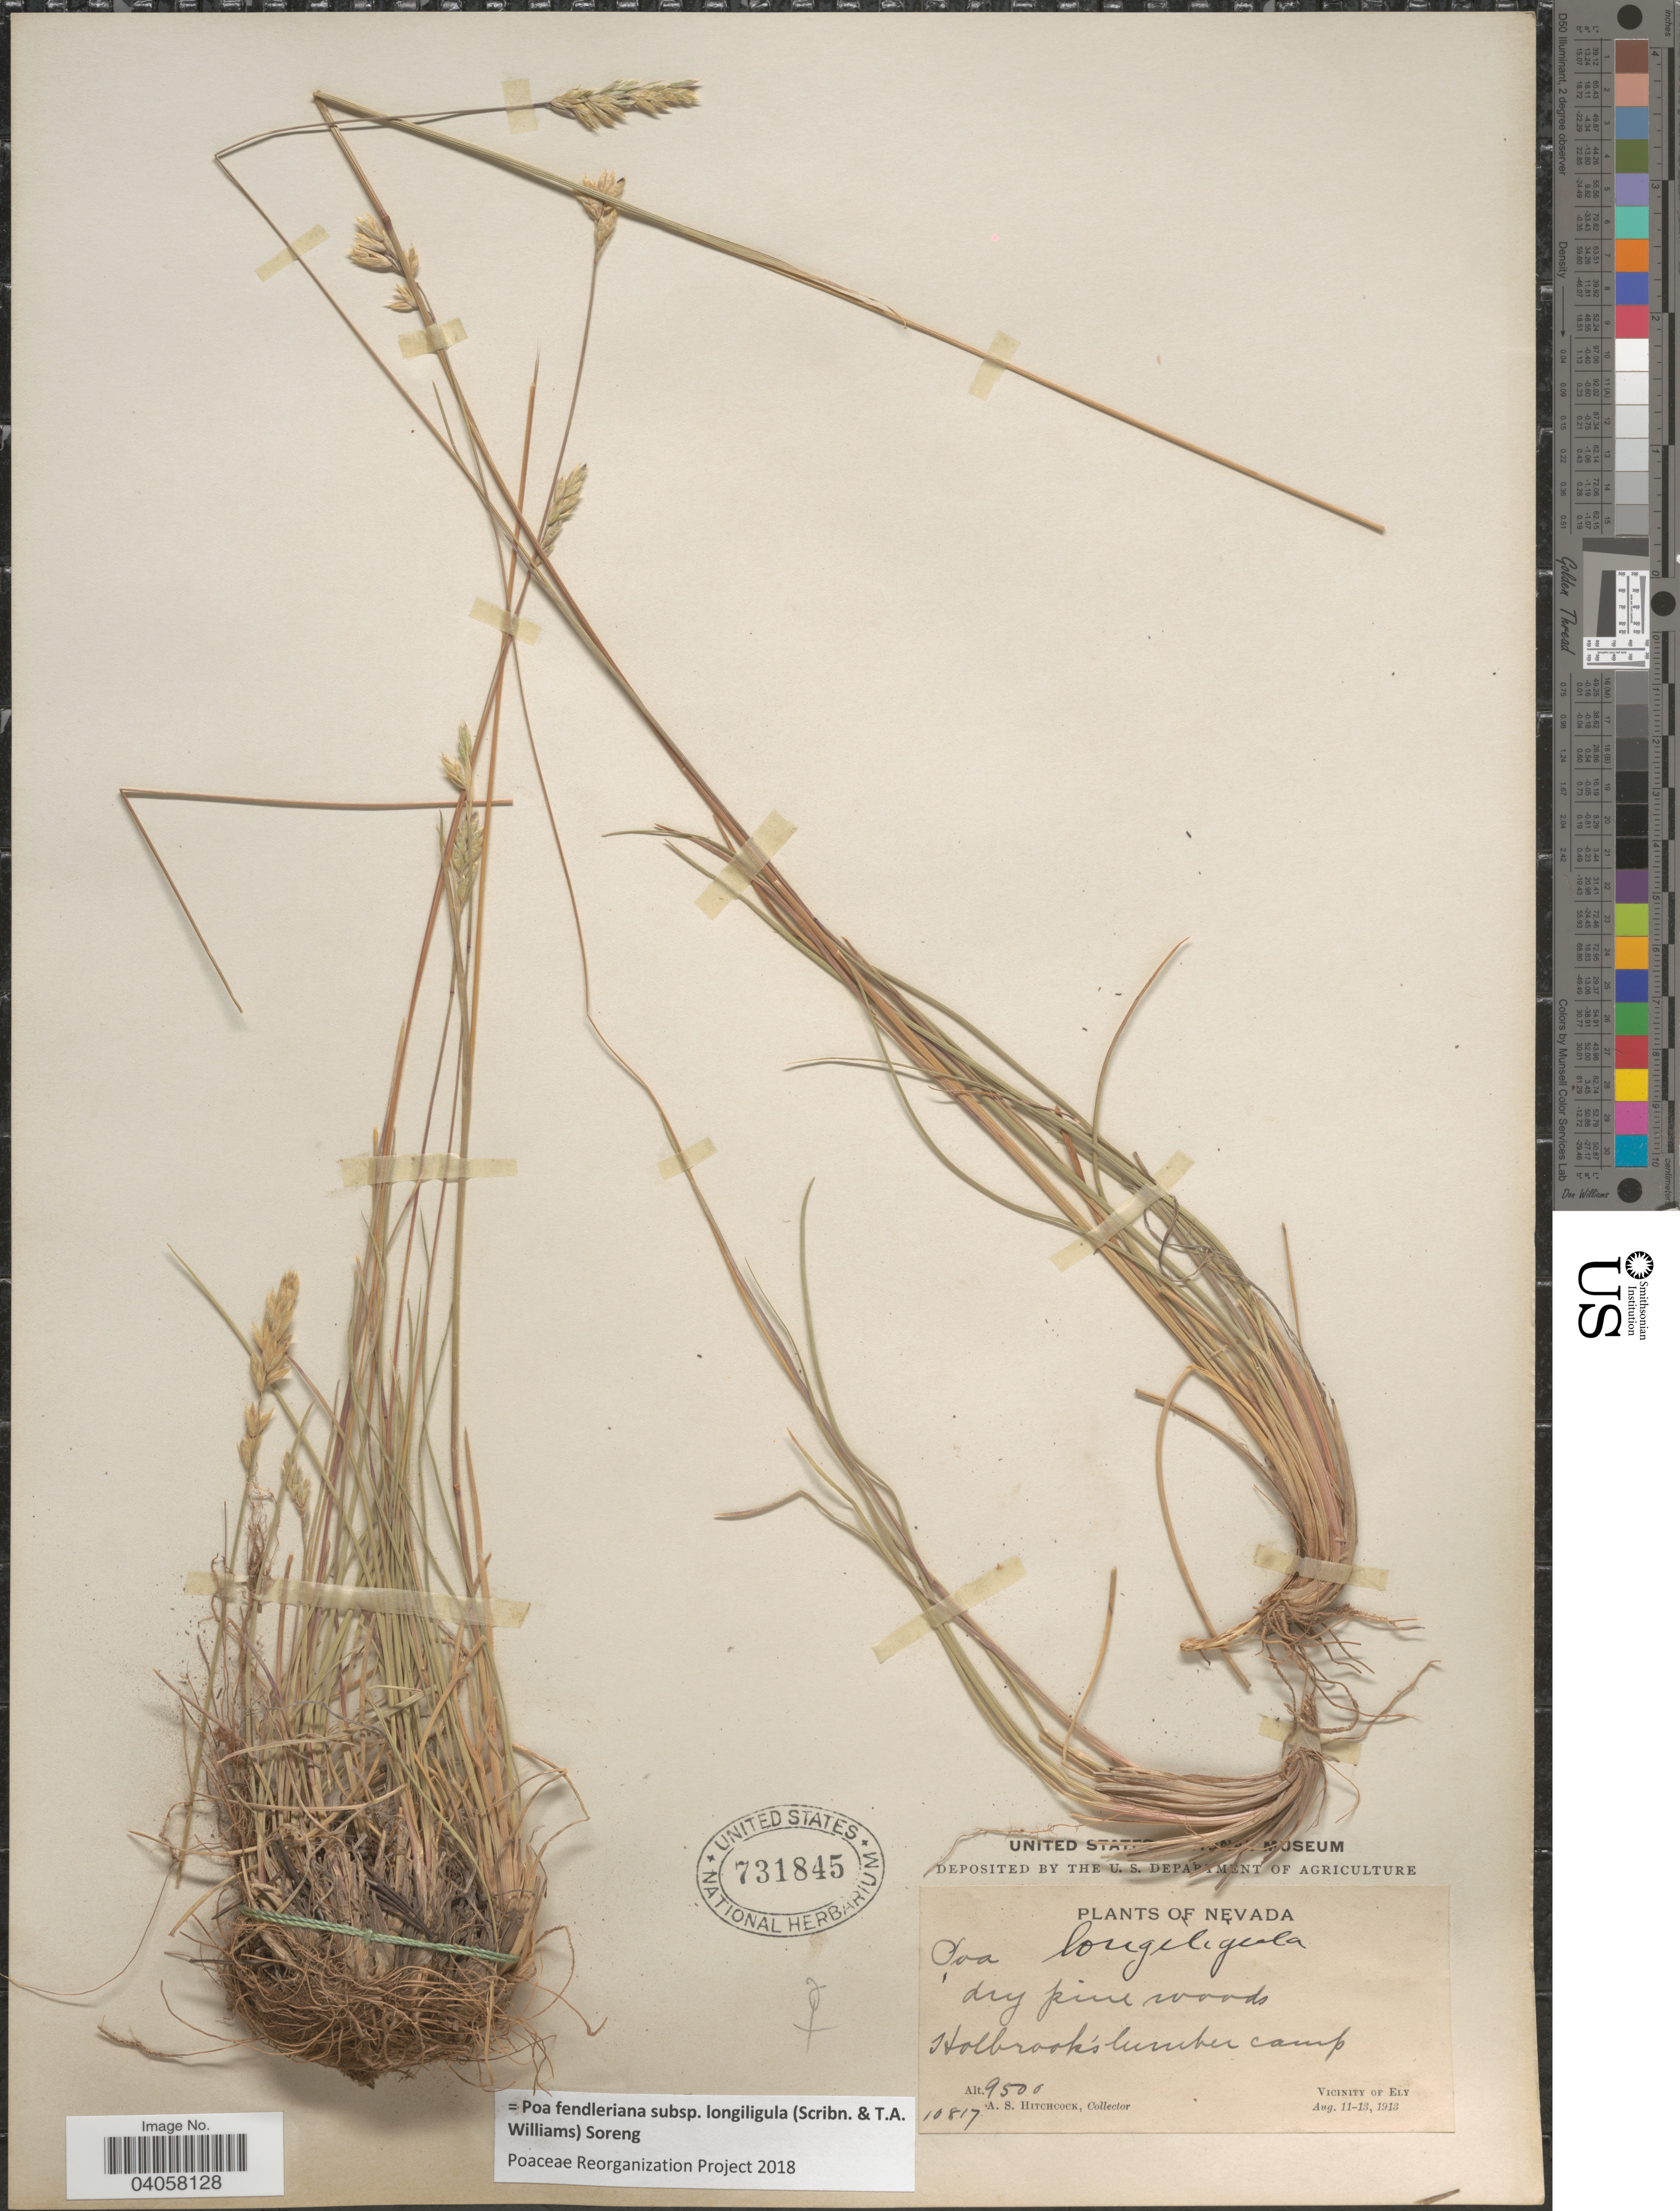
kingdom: Plantae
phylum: Tracheophyta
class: Liliopsida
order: Poales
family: Poaceae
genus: Poa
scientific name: Poa fendleriana subsp. longiligula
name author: (Scribn. & T.A. Williams) Soreng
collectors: A. S. Hitchcock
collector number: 10817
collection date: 1913-08-11/1913-08-13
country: United States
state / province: Nevada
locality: Holbrook's lumber camp. Vicinity of Ely.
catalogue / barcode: US 731845